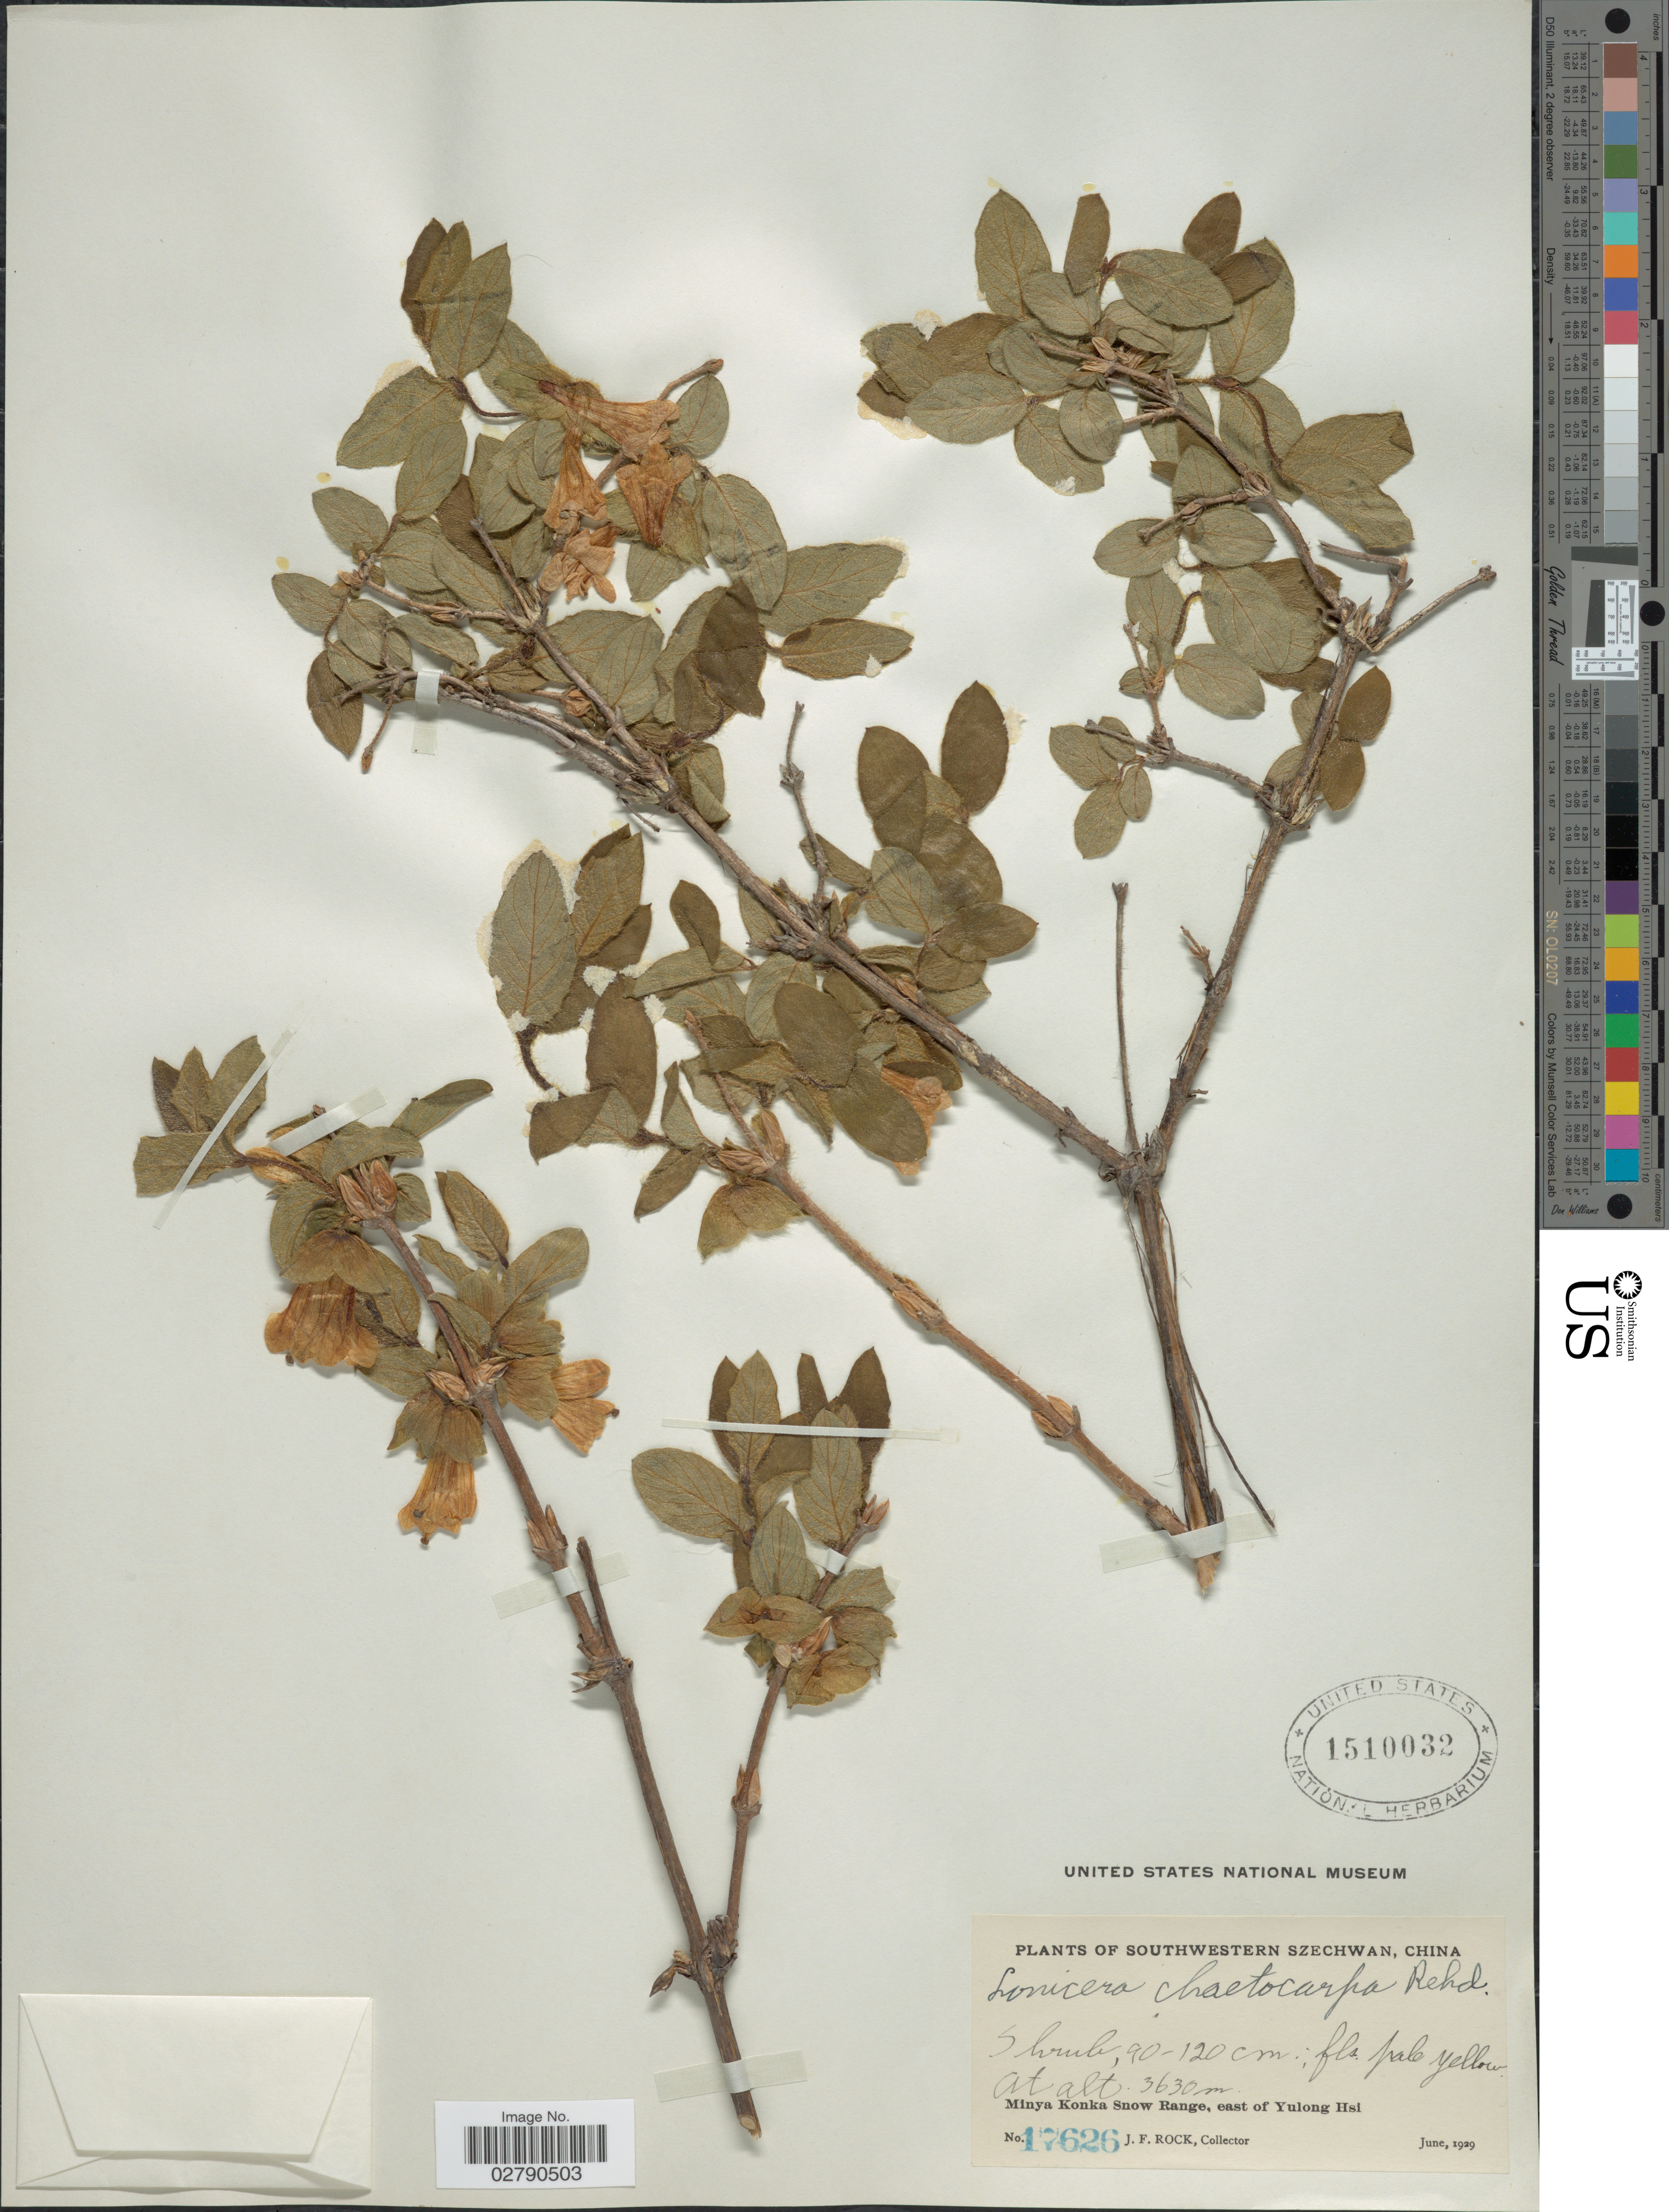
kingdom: Plantae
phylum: Tracheophyta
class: Magnoliopsida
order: Dipsacales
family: Caprifoliaceae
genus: Lonicera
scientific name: Lonicera chaetocarpa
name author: (Batalin ex Rehder) Rehder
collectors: J. Rock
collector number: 17626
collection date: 1929-06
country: China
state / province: Sichuan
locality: Southwestern Szechwan. Minya Konka Snow Range, east of Yulong Hsi.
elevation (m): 3630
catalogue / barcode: US 1510032